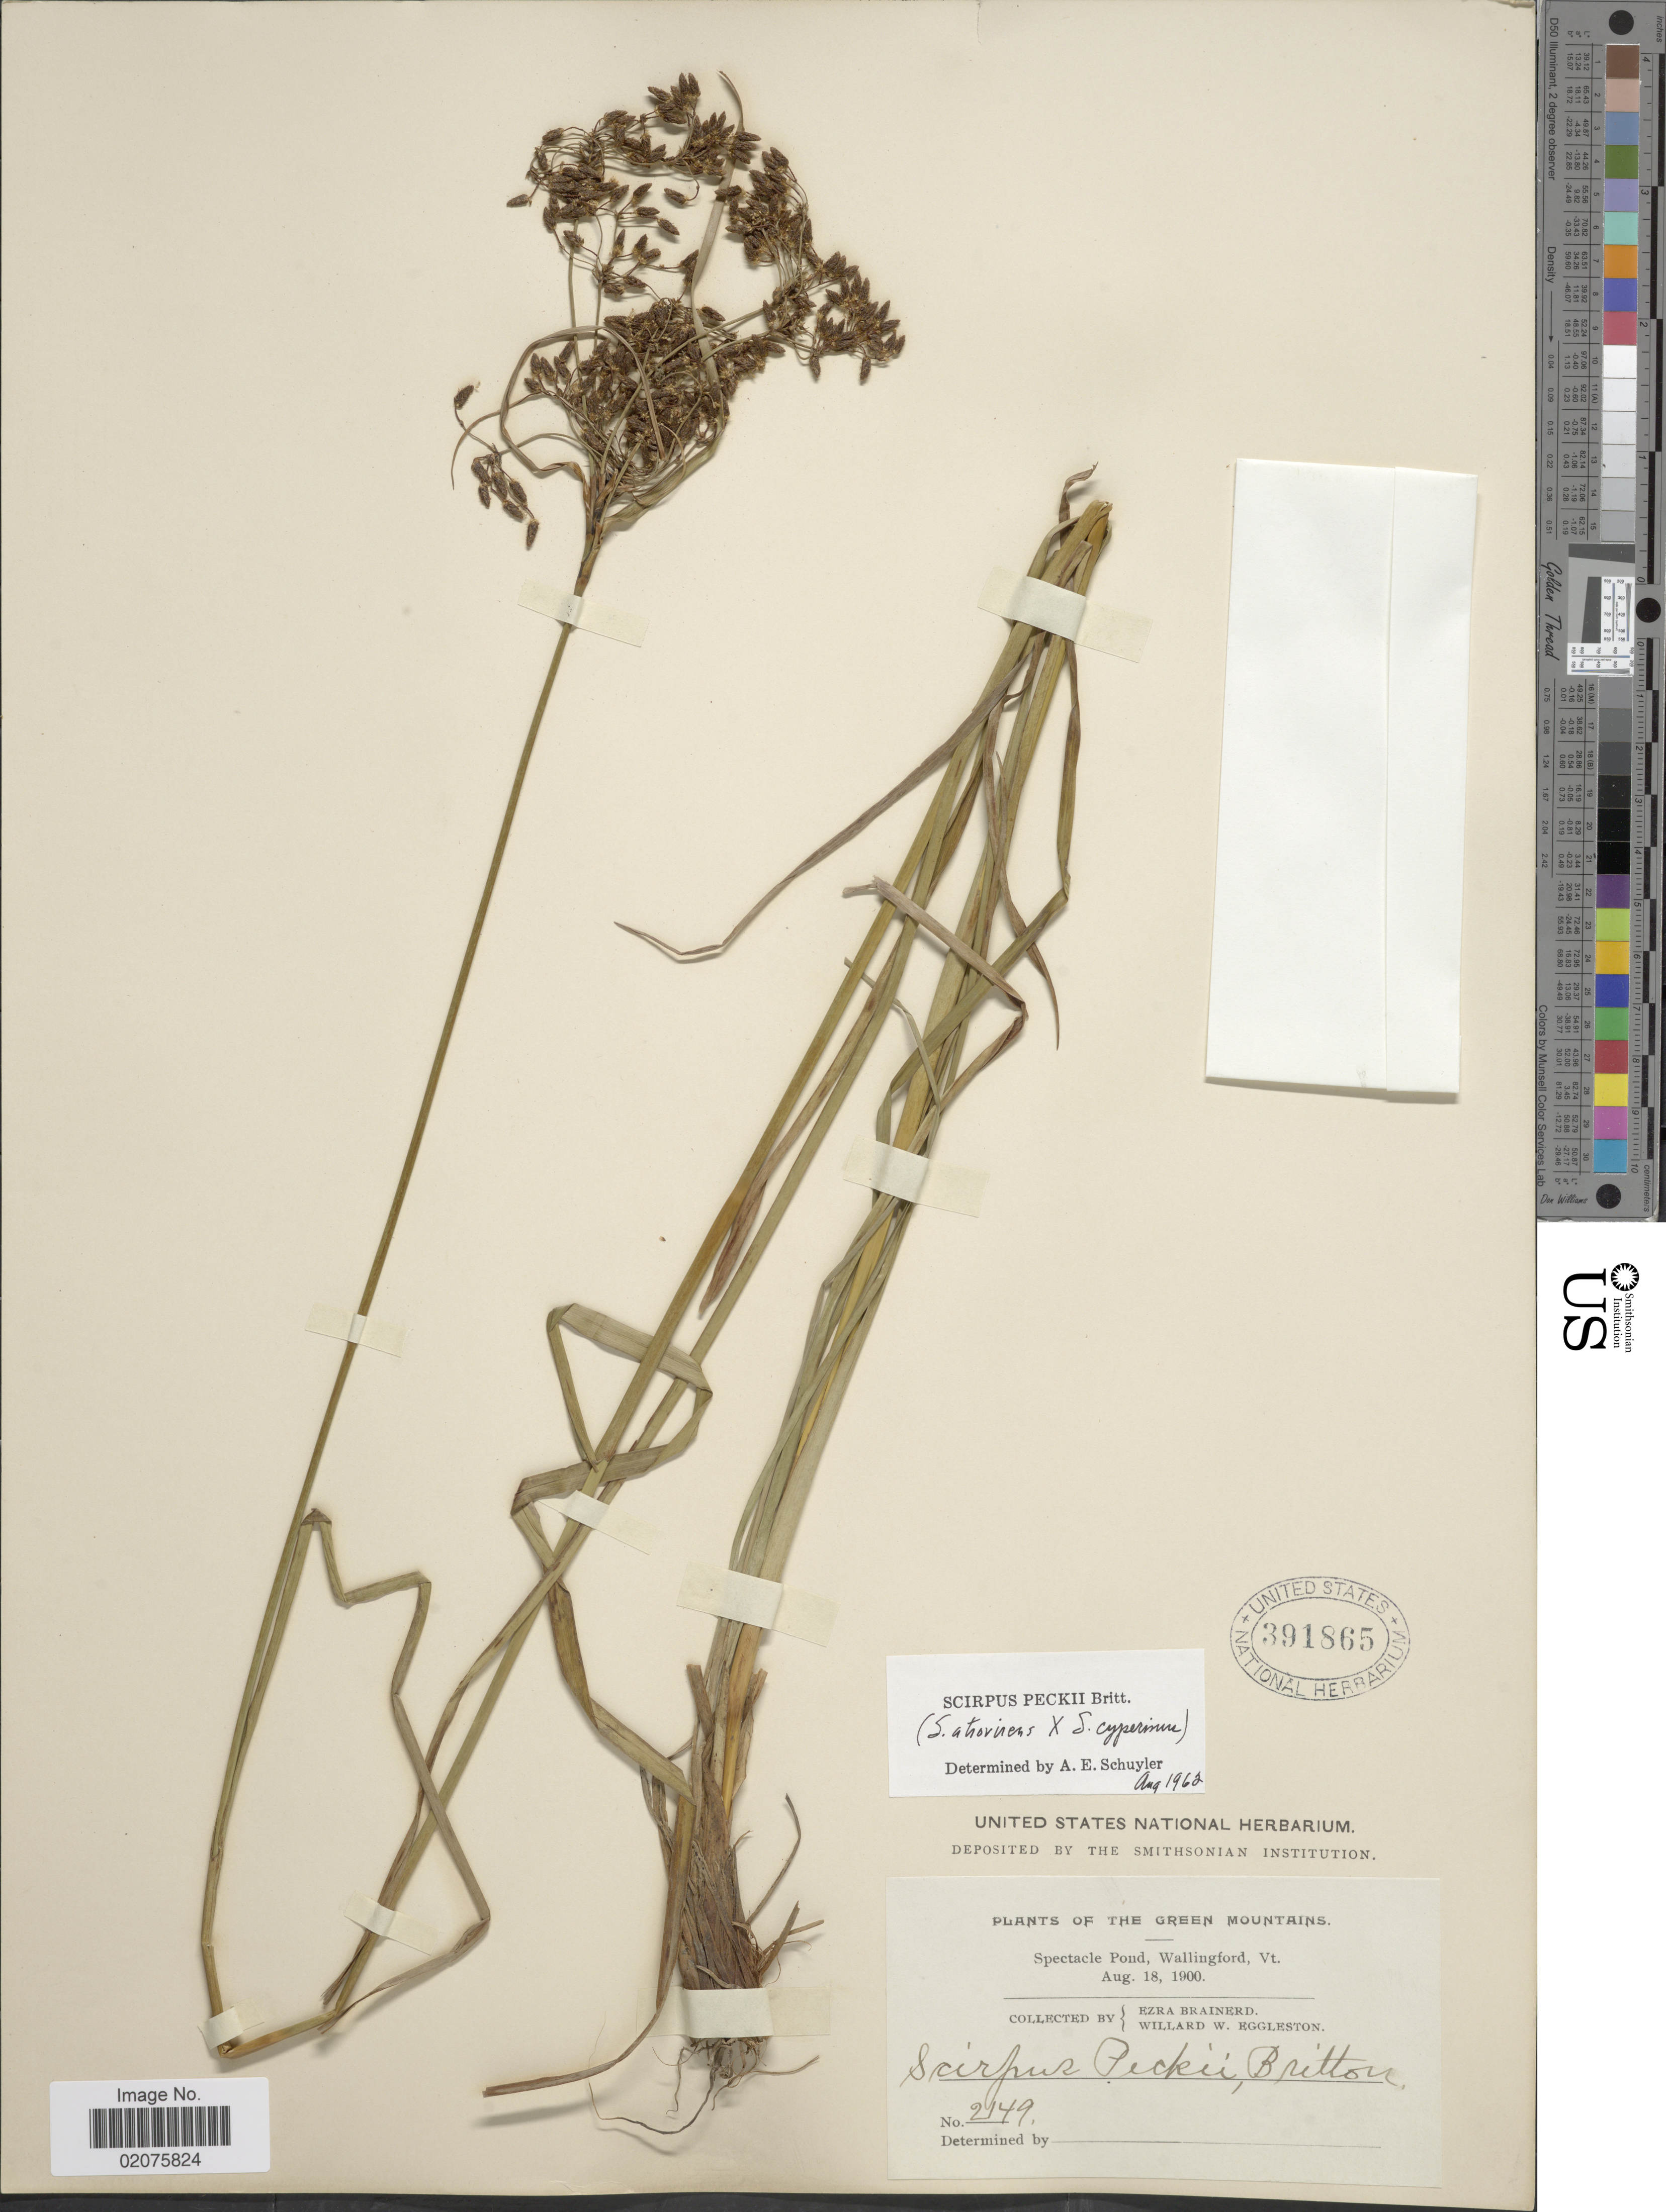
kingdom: Plantae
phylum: Tracheophyta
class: Liliopsida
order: Poales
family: Cyperaceae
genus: Scirpus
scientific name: Scirpus x peckii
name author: Britton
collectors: E. Brainerd & W. W. Eggleston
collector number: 2149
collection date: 1900-08-18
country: United States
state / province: Vermont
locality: Green Mountains. Spectacle Pond, Wallingford, Vt.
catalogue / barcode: US 391865